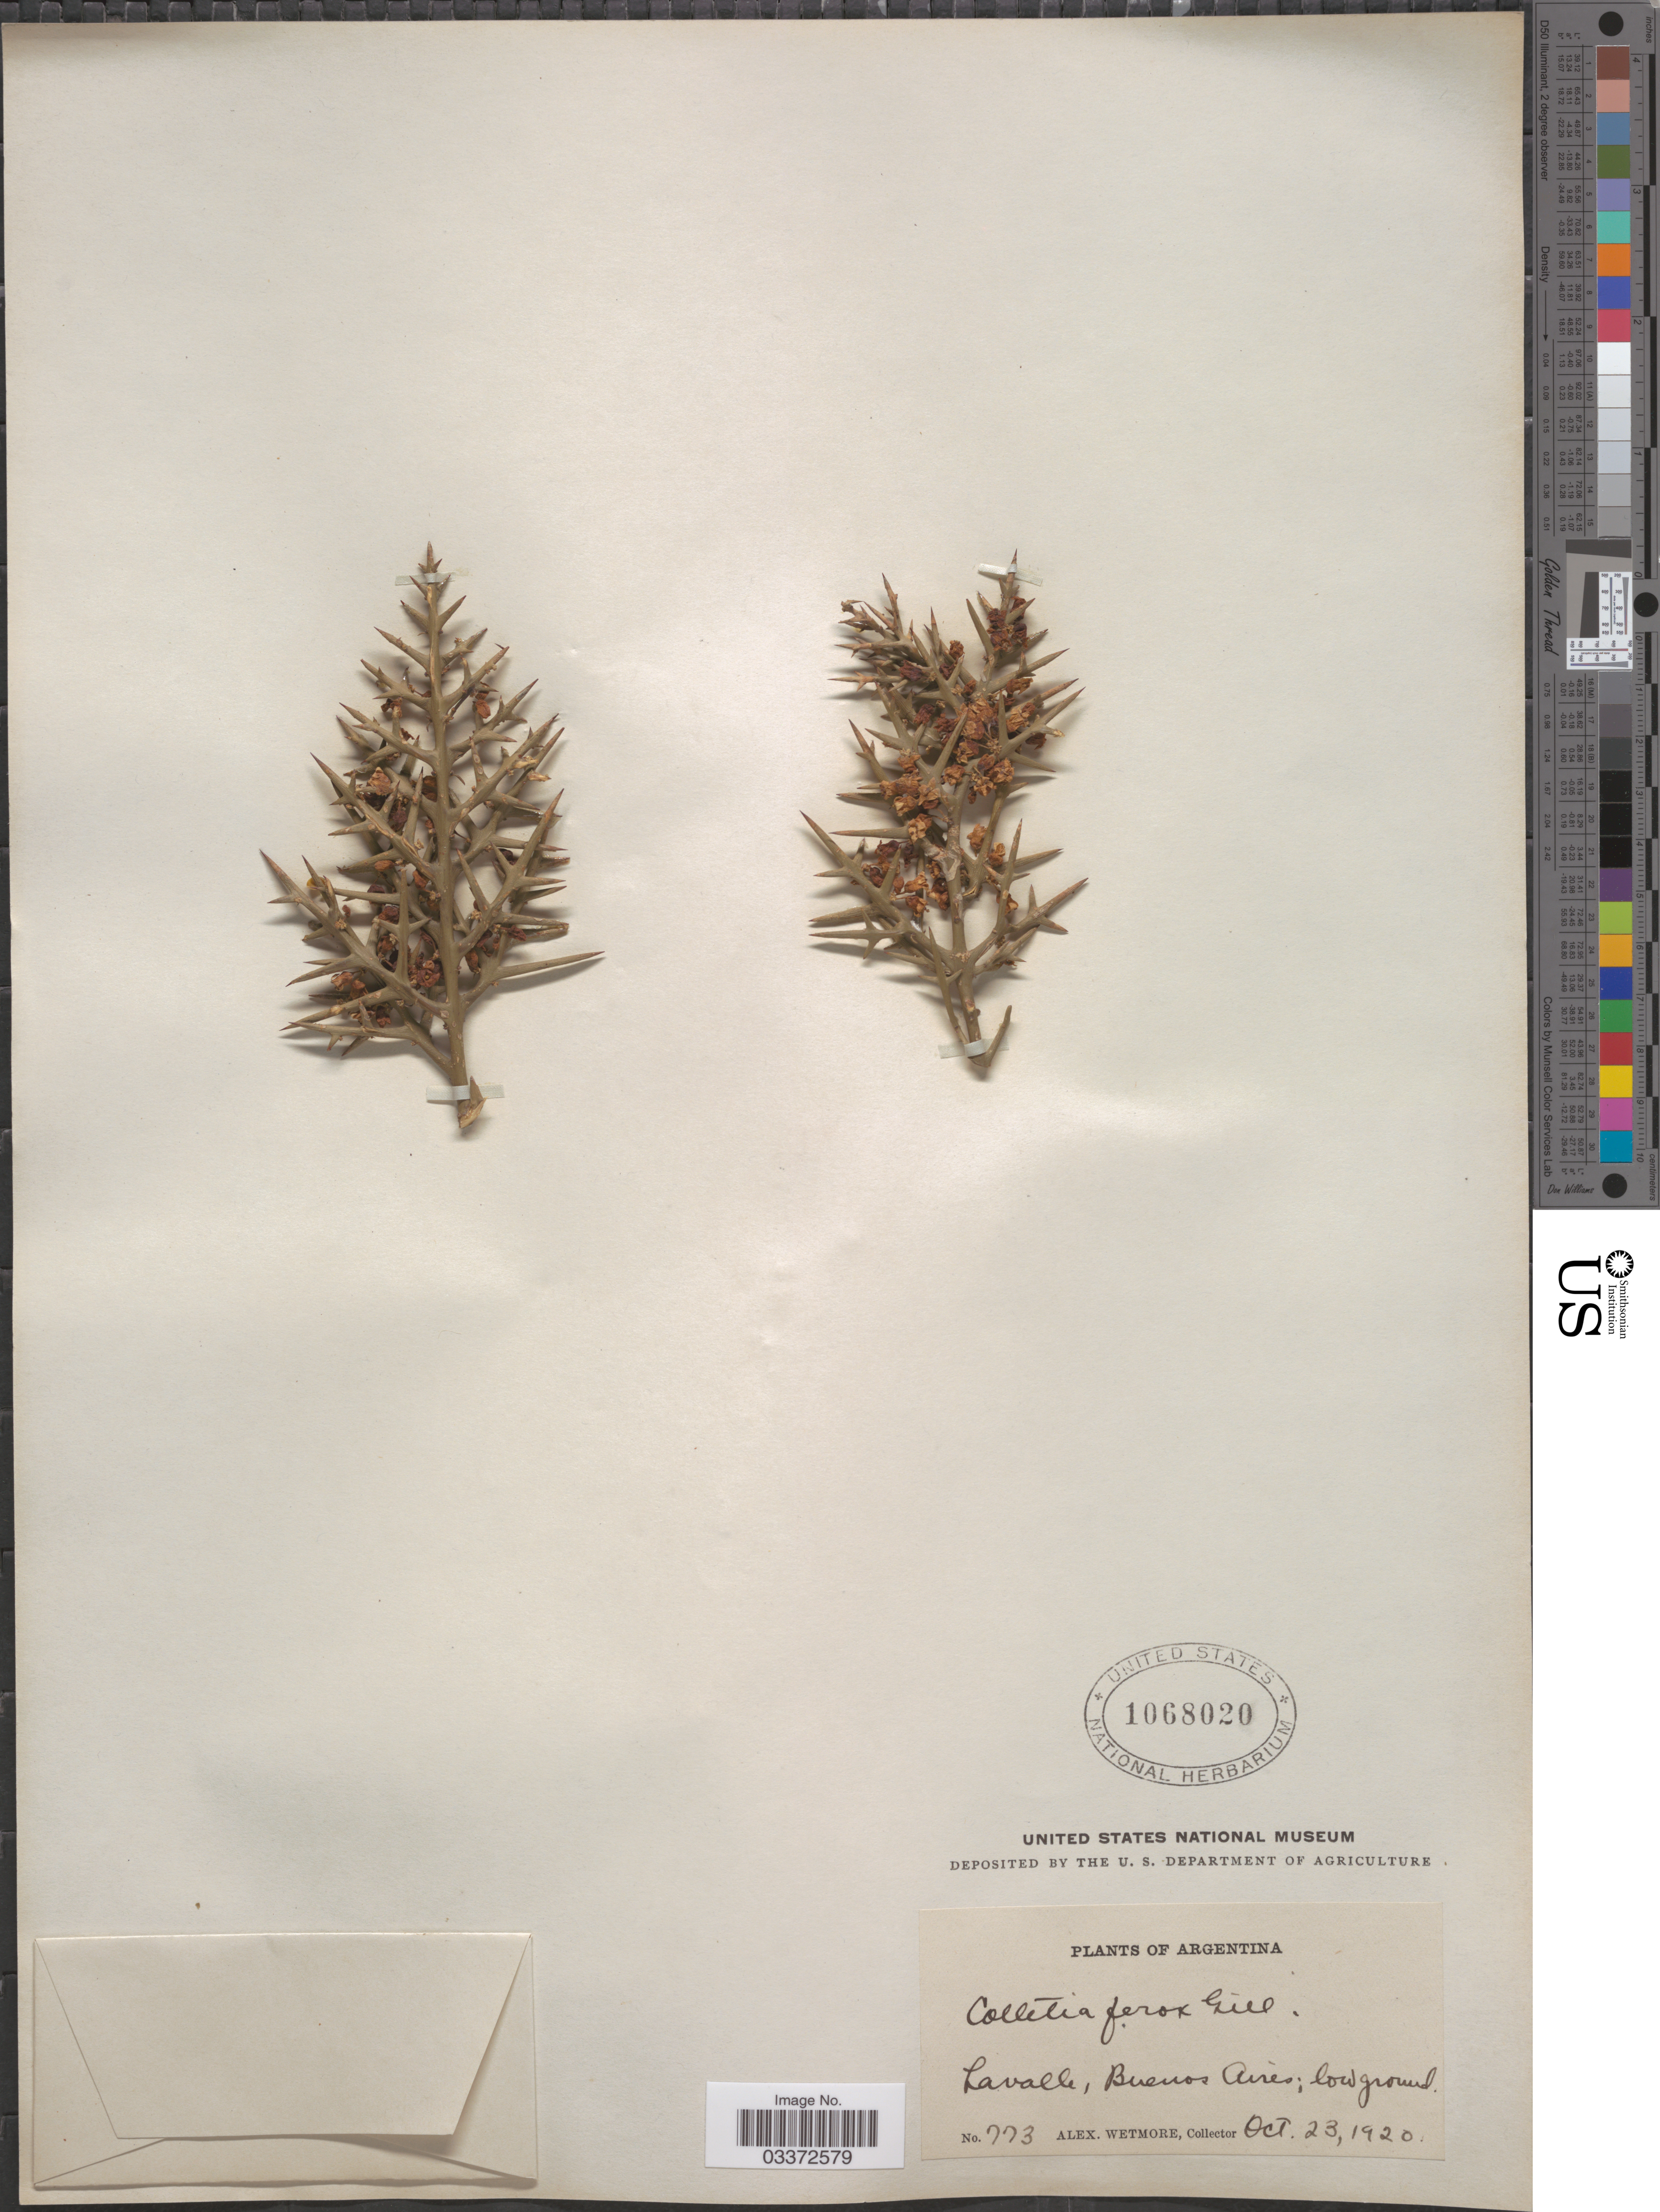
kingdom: Plantae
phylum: Tracheophyta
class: Magnoliopsida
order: Rosales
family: Rhamnaceae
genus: Colletia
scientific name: Colletia ferox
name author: Gillies & Hook.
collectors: A. Wetmore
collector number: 773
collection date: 1920-10-23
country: Argentina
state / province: Buenos Aires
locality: Lavalle.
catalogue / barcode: US 1068020